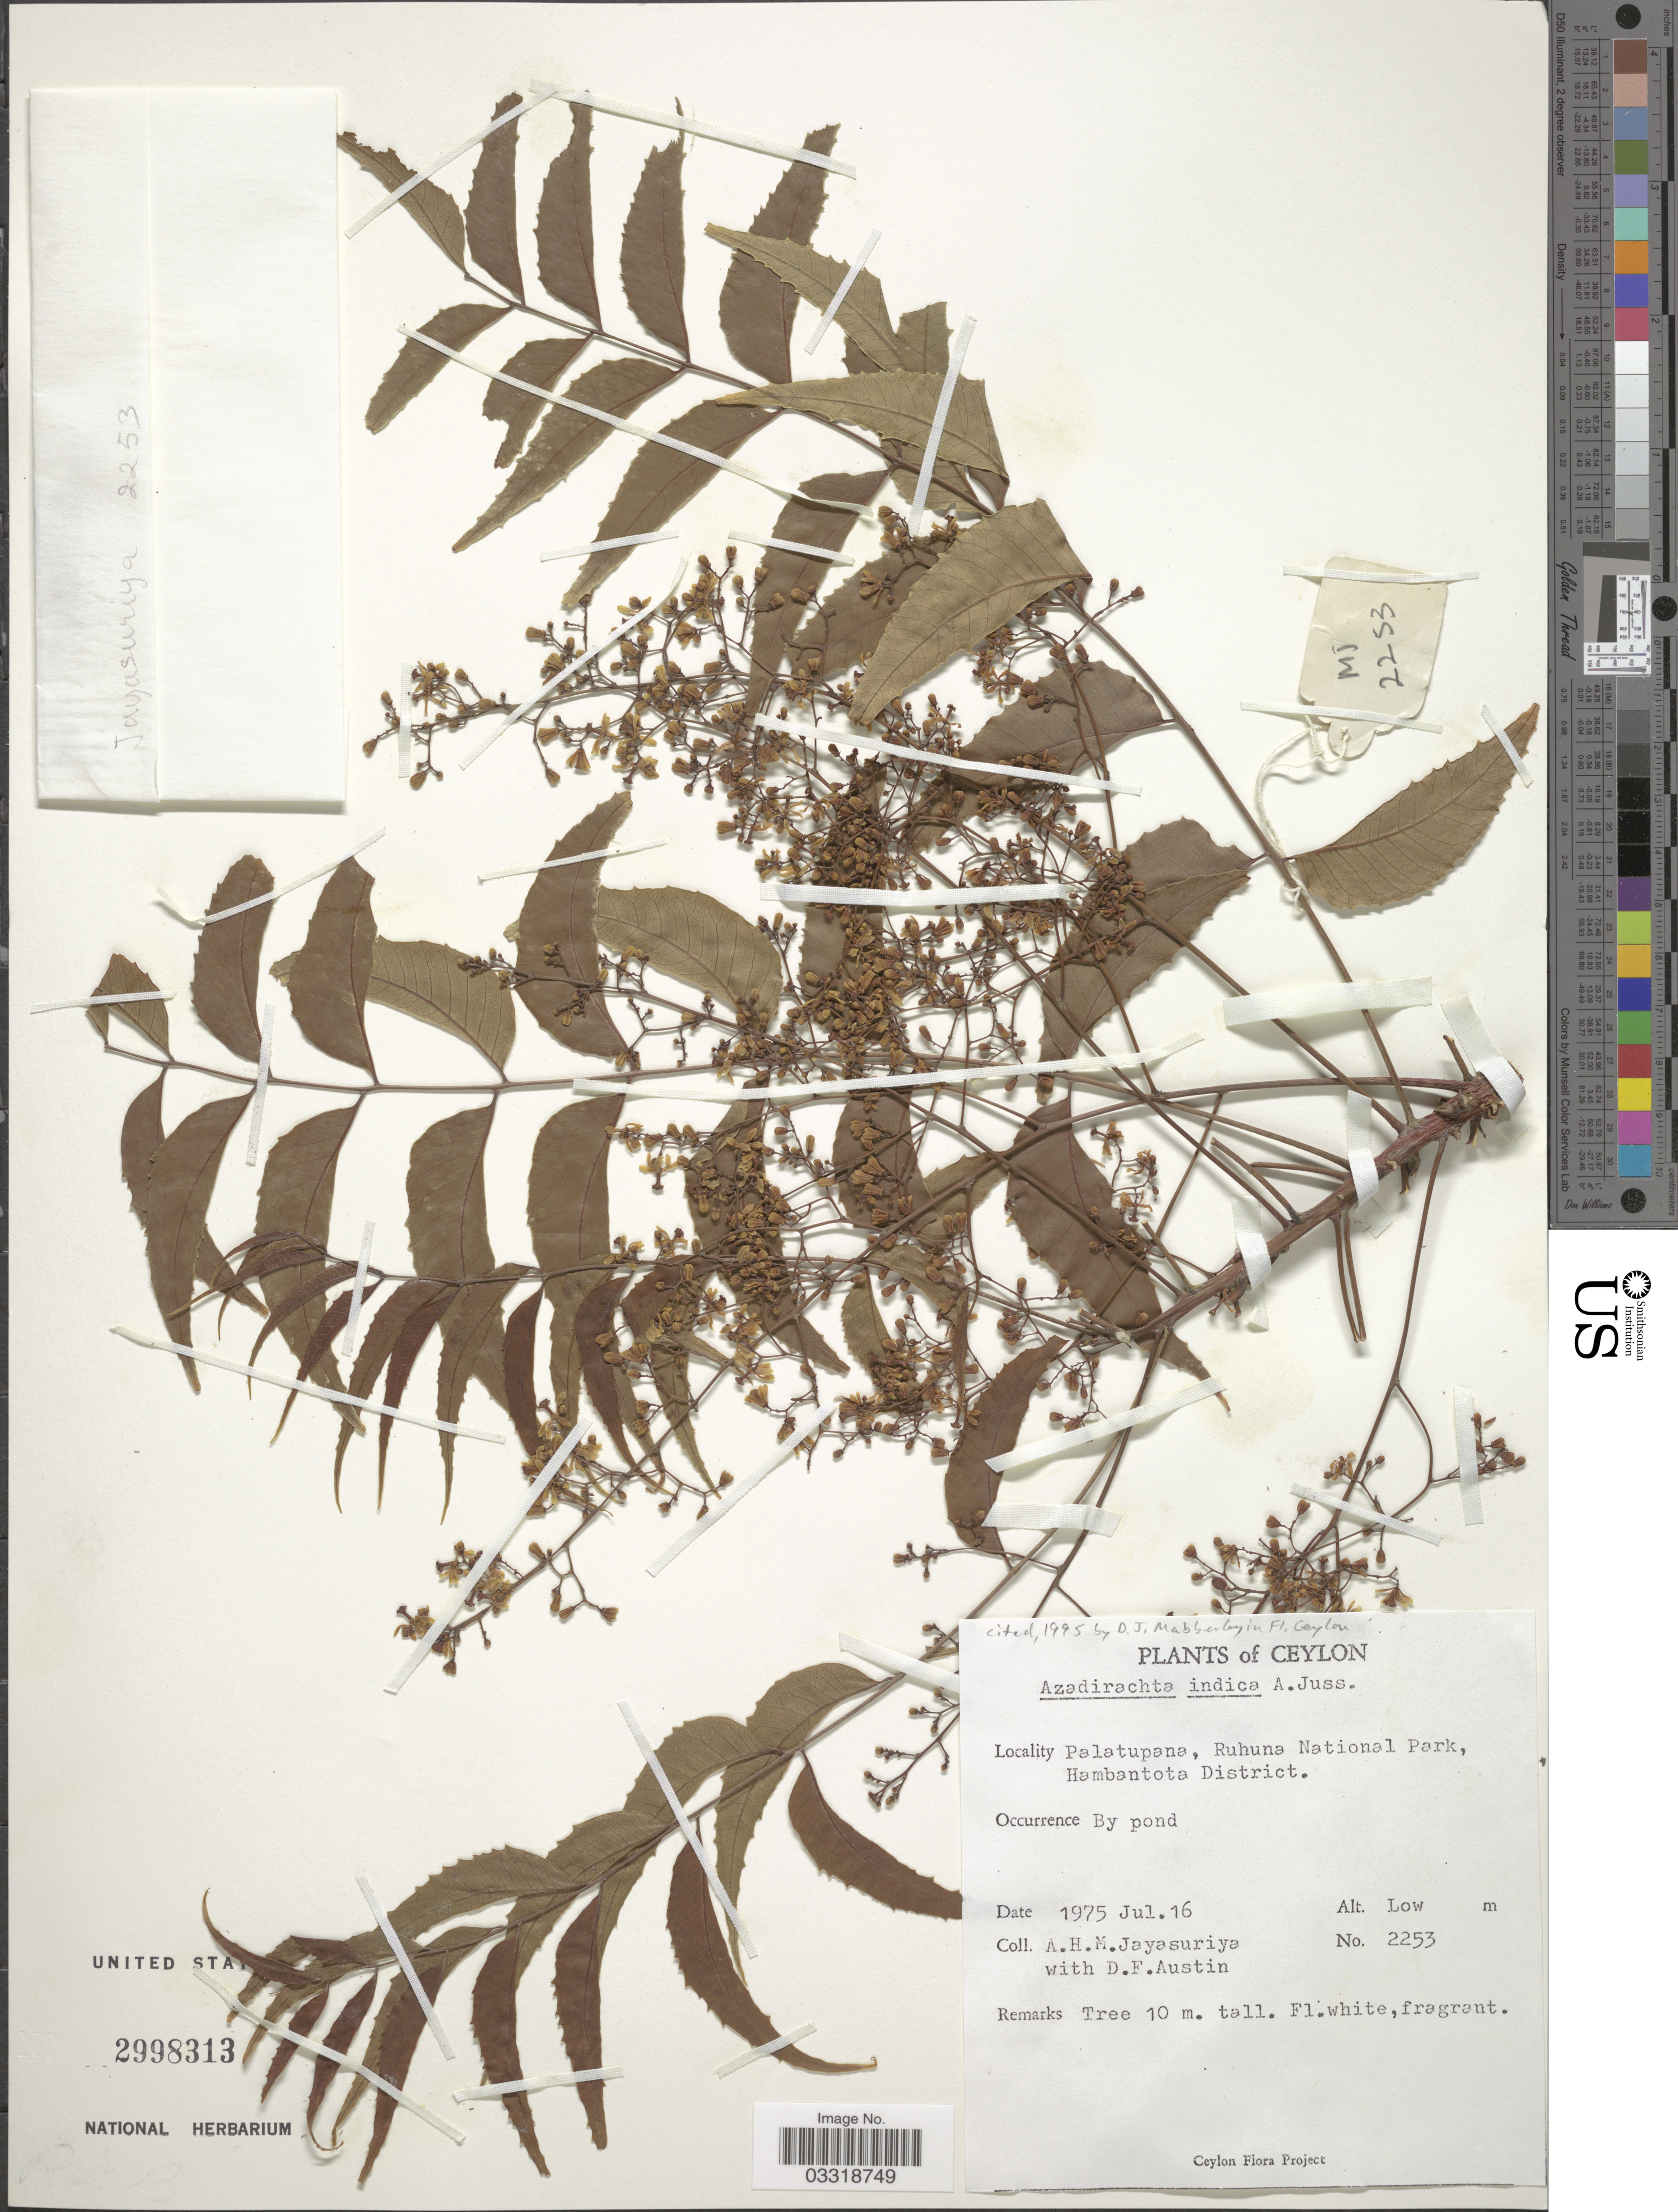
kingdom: Plantae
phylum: Tracheophyta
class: Magnoliopsida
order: Sapindales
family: Meliaceae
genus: Azadirachta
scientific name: Azadirachta indica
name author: A. Juss.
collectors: A. H. Jayasuriya & D. Austin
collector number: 2253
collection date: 1975-07-16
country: Sri Lanka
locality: Ceylon. Palatupana, Ruhuna National Park, Hambantota District.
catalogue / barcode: US 2998313